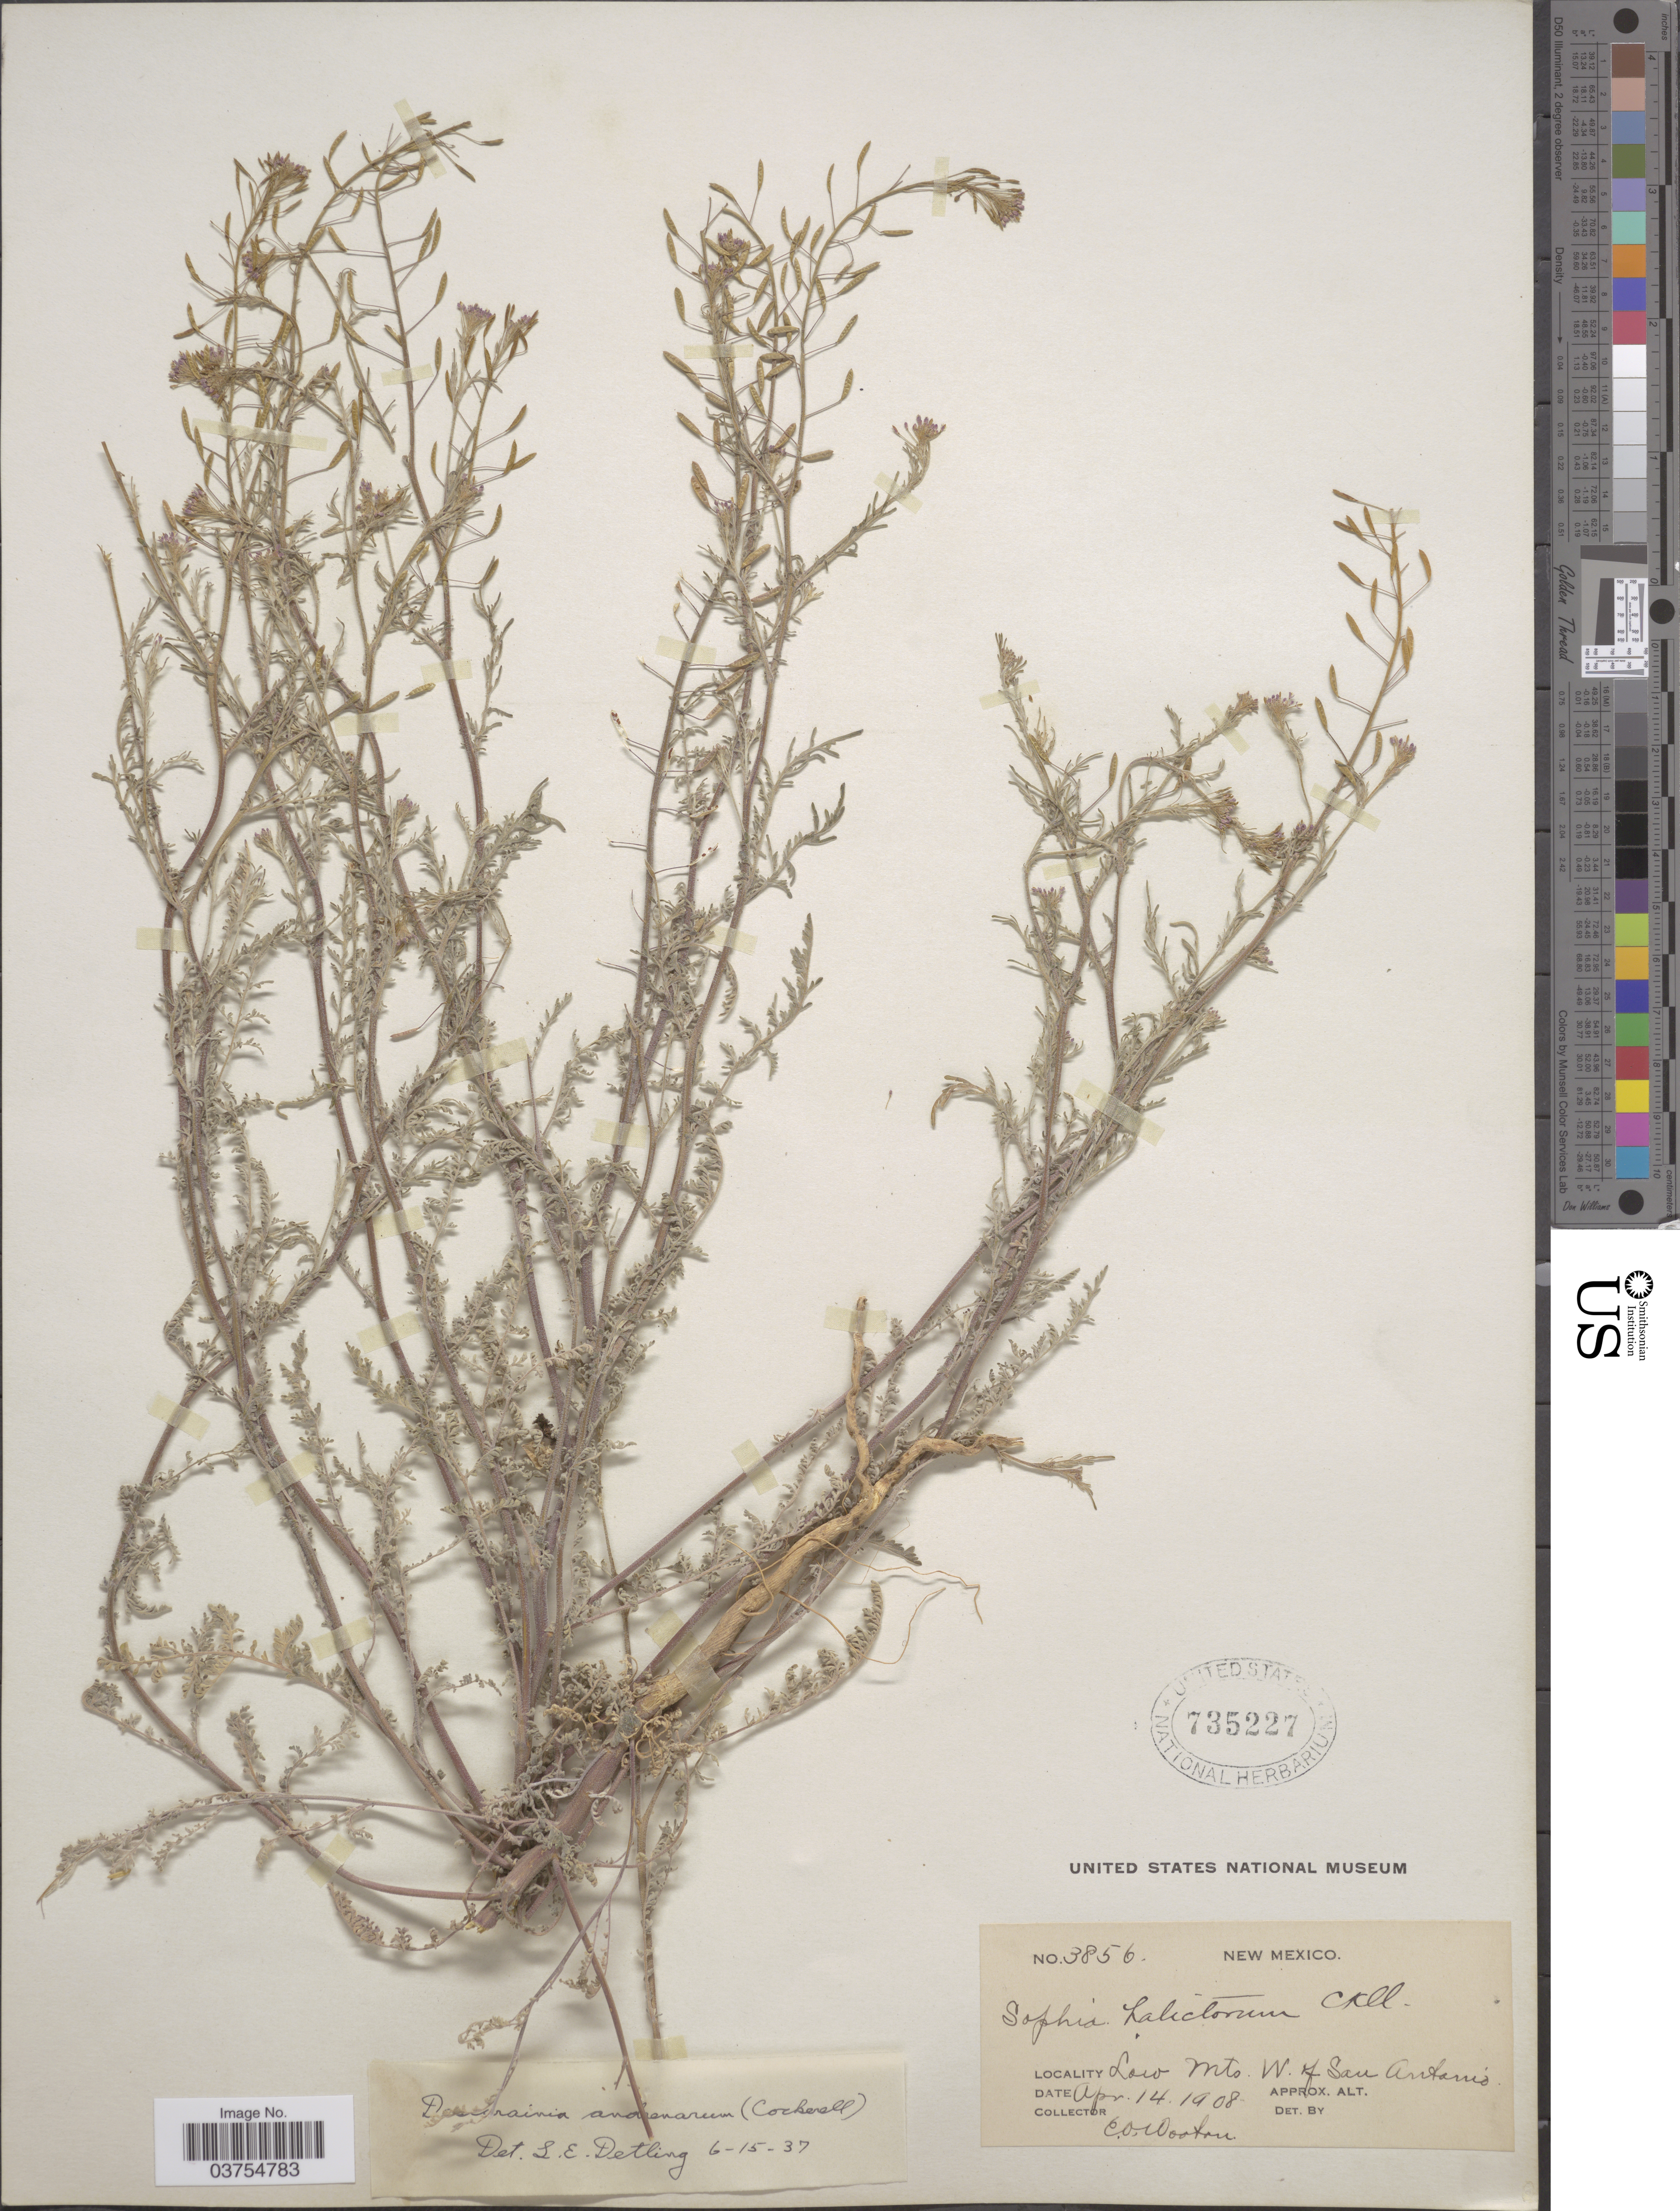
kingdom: Plantae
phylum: Tracheophyta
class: Magnoliopsida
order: Brassicales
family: Brassicaceae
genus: Descurainia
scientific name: Descurainia pinnata subsp. halictorum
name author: (Cockerell) Detling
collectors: E. O. Wooton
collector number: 3856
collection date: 1908-04-14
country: United States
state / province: New Mexico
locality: Low Mts. W. of San Antonio.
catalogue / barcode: US 735227